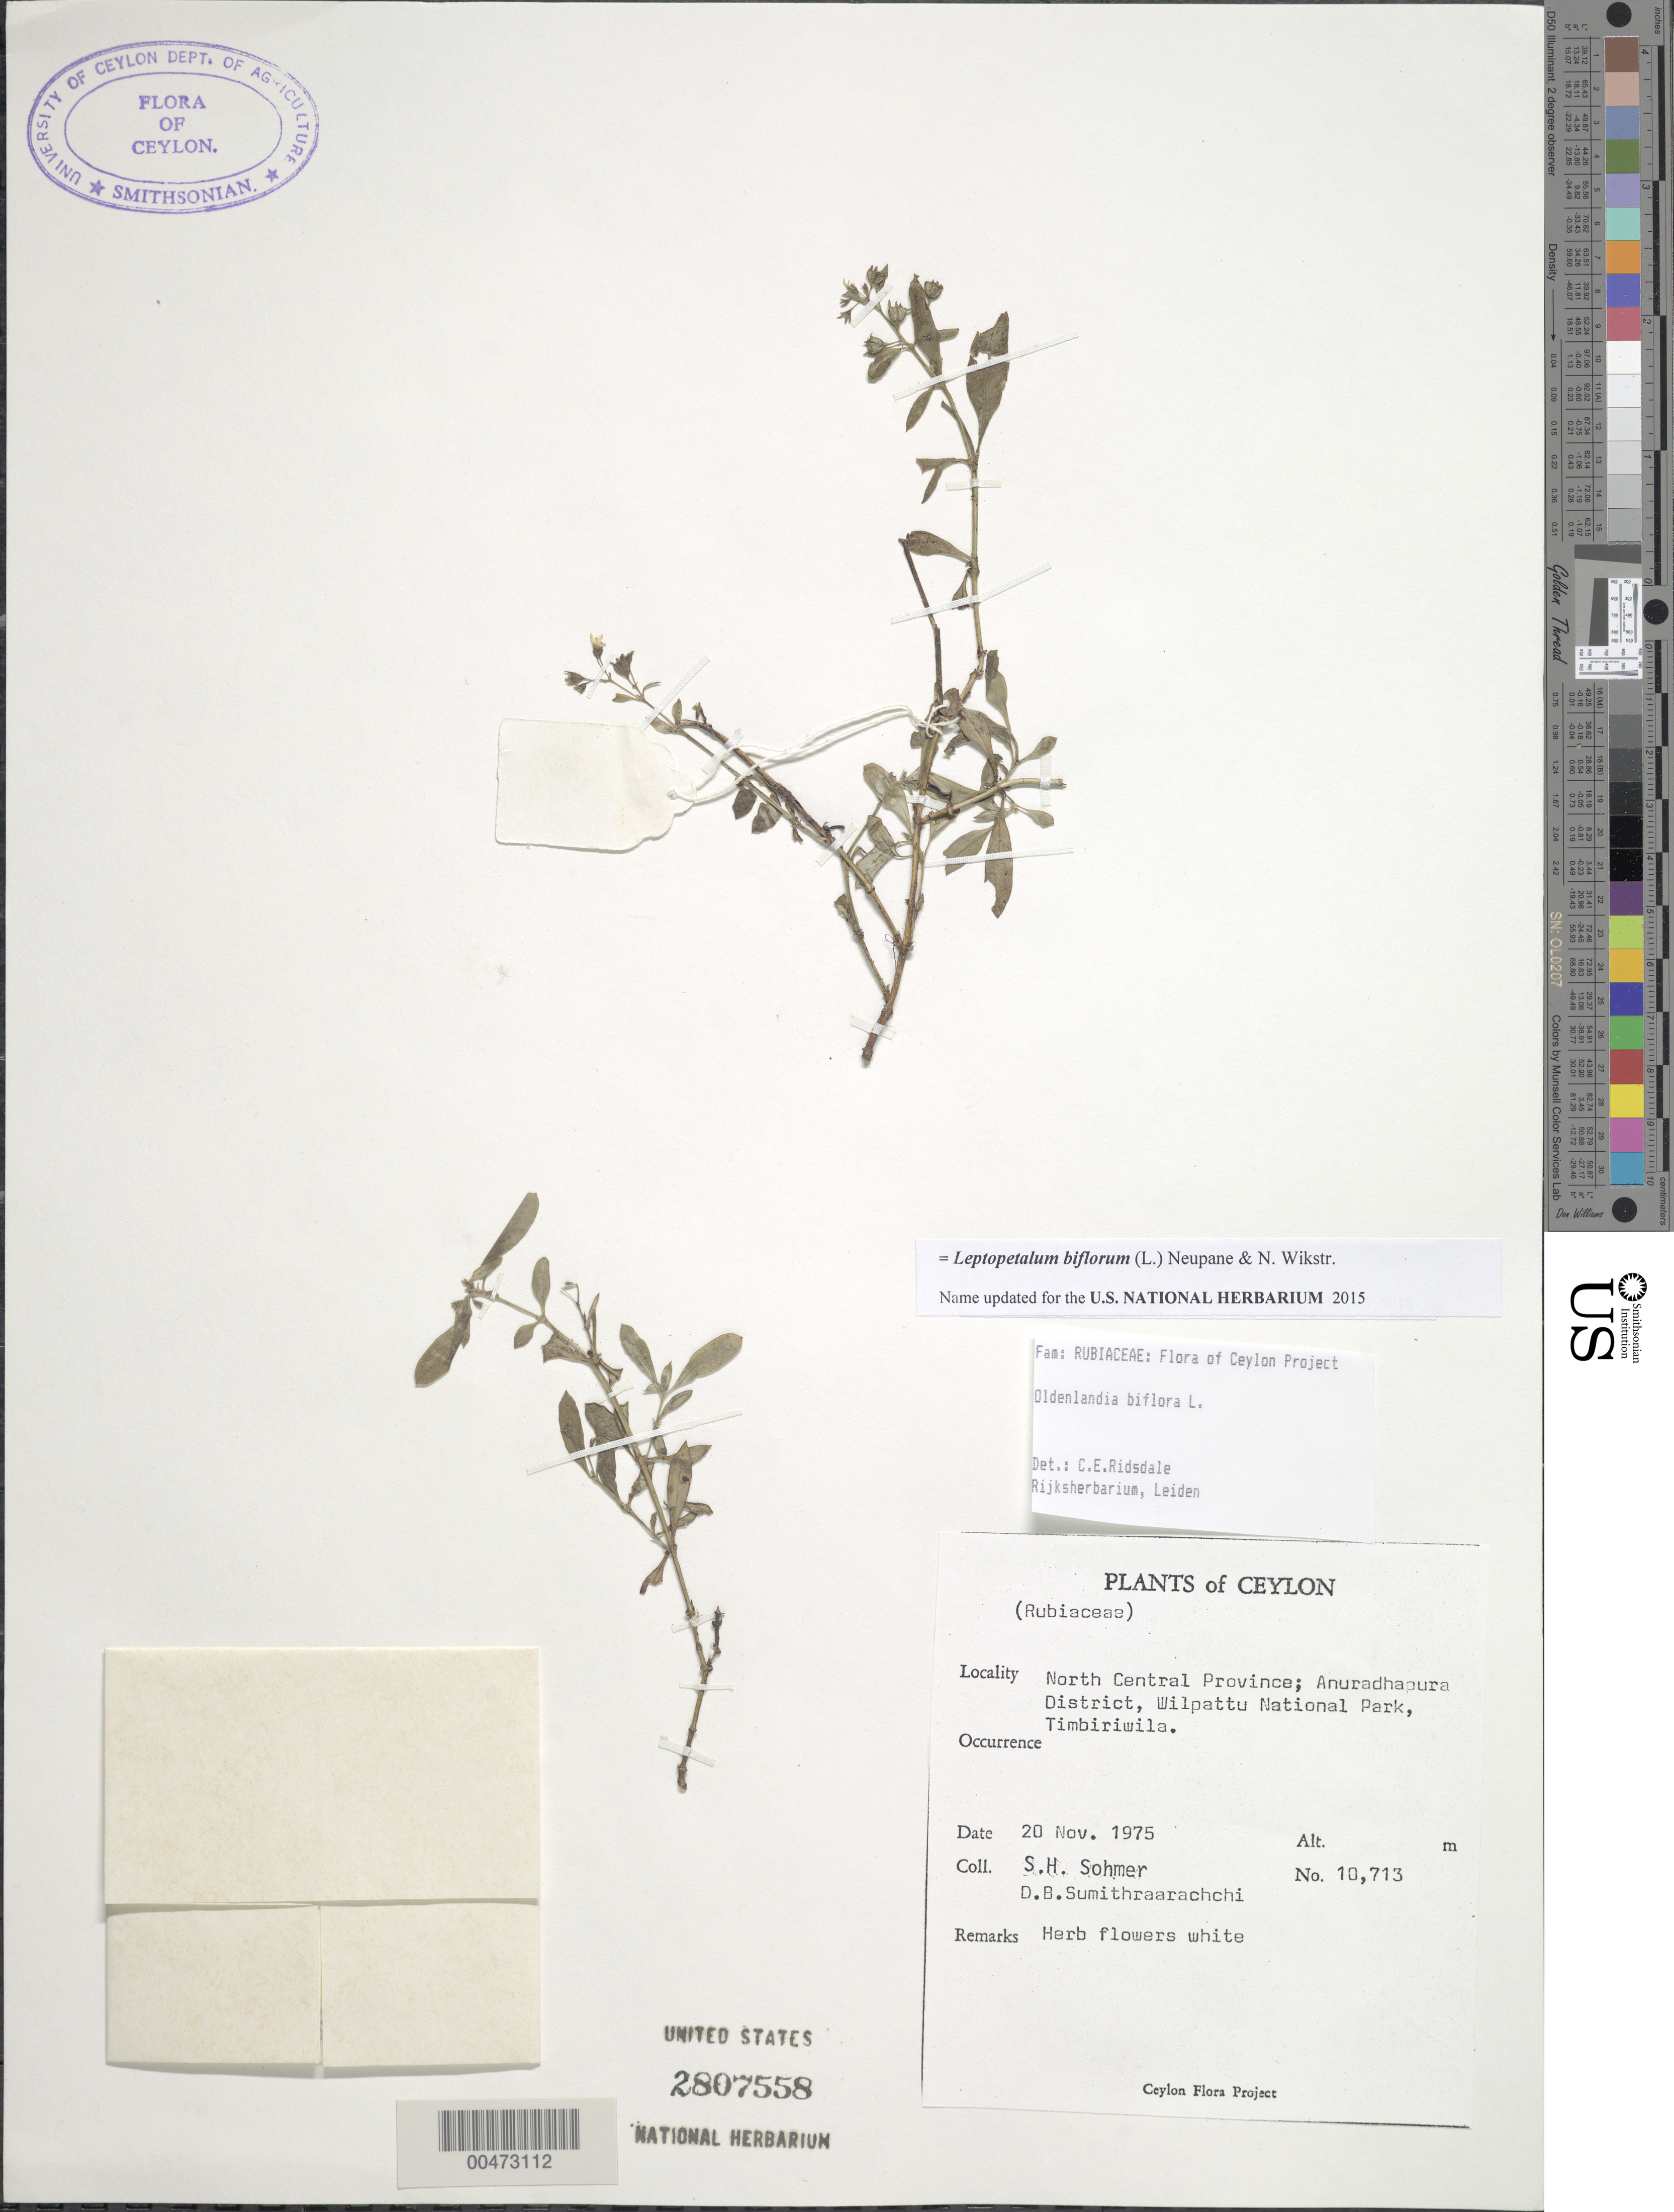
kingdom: Plantae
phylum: Tracheophyta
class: Magnoliopsida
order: Gentianales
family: Rubiaceae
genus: Leptopetalum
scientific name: Leptopetalum biflorum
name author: (L.) Neupane & N. Wikstr.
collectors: S. H. Sohmer & D. B. Sumithraarachchi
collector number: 10713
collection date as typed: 20 Nov 1975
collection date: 1975-11-20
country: Sri Lanka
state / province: North Central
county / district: Anuradharuwa ?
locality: Wilpattu National Park, Timbiriwila. [District: Anuradhapura or Polonnaruwa?]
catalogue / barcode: US 2807558